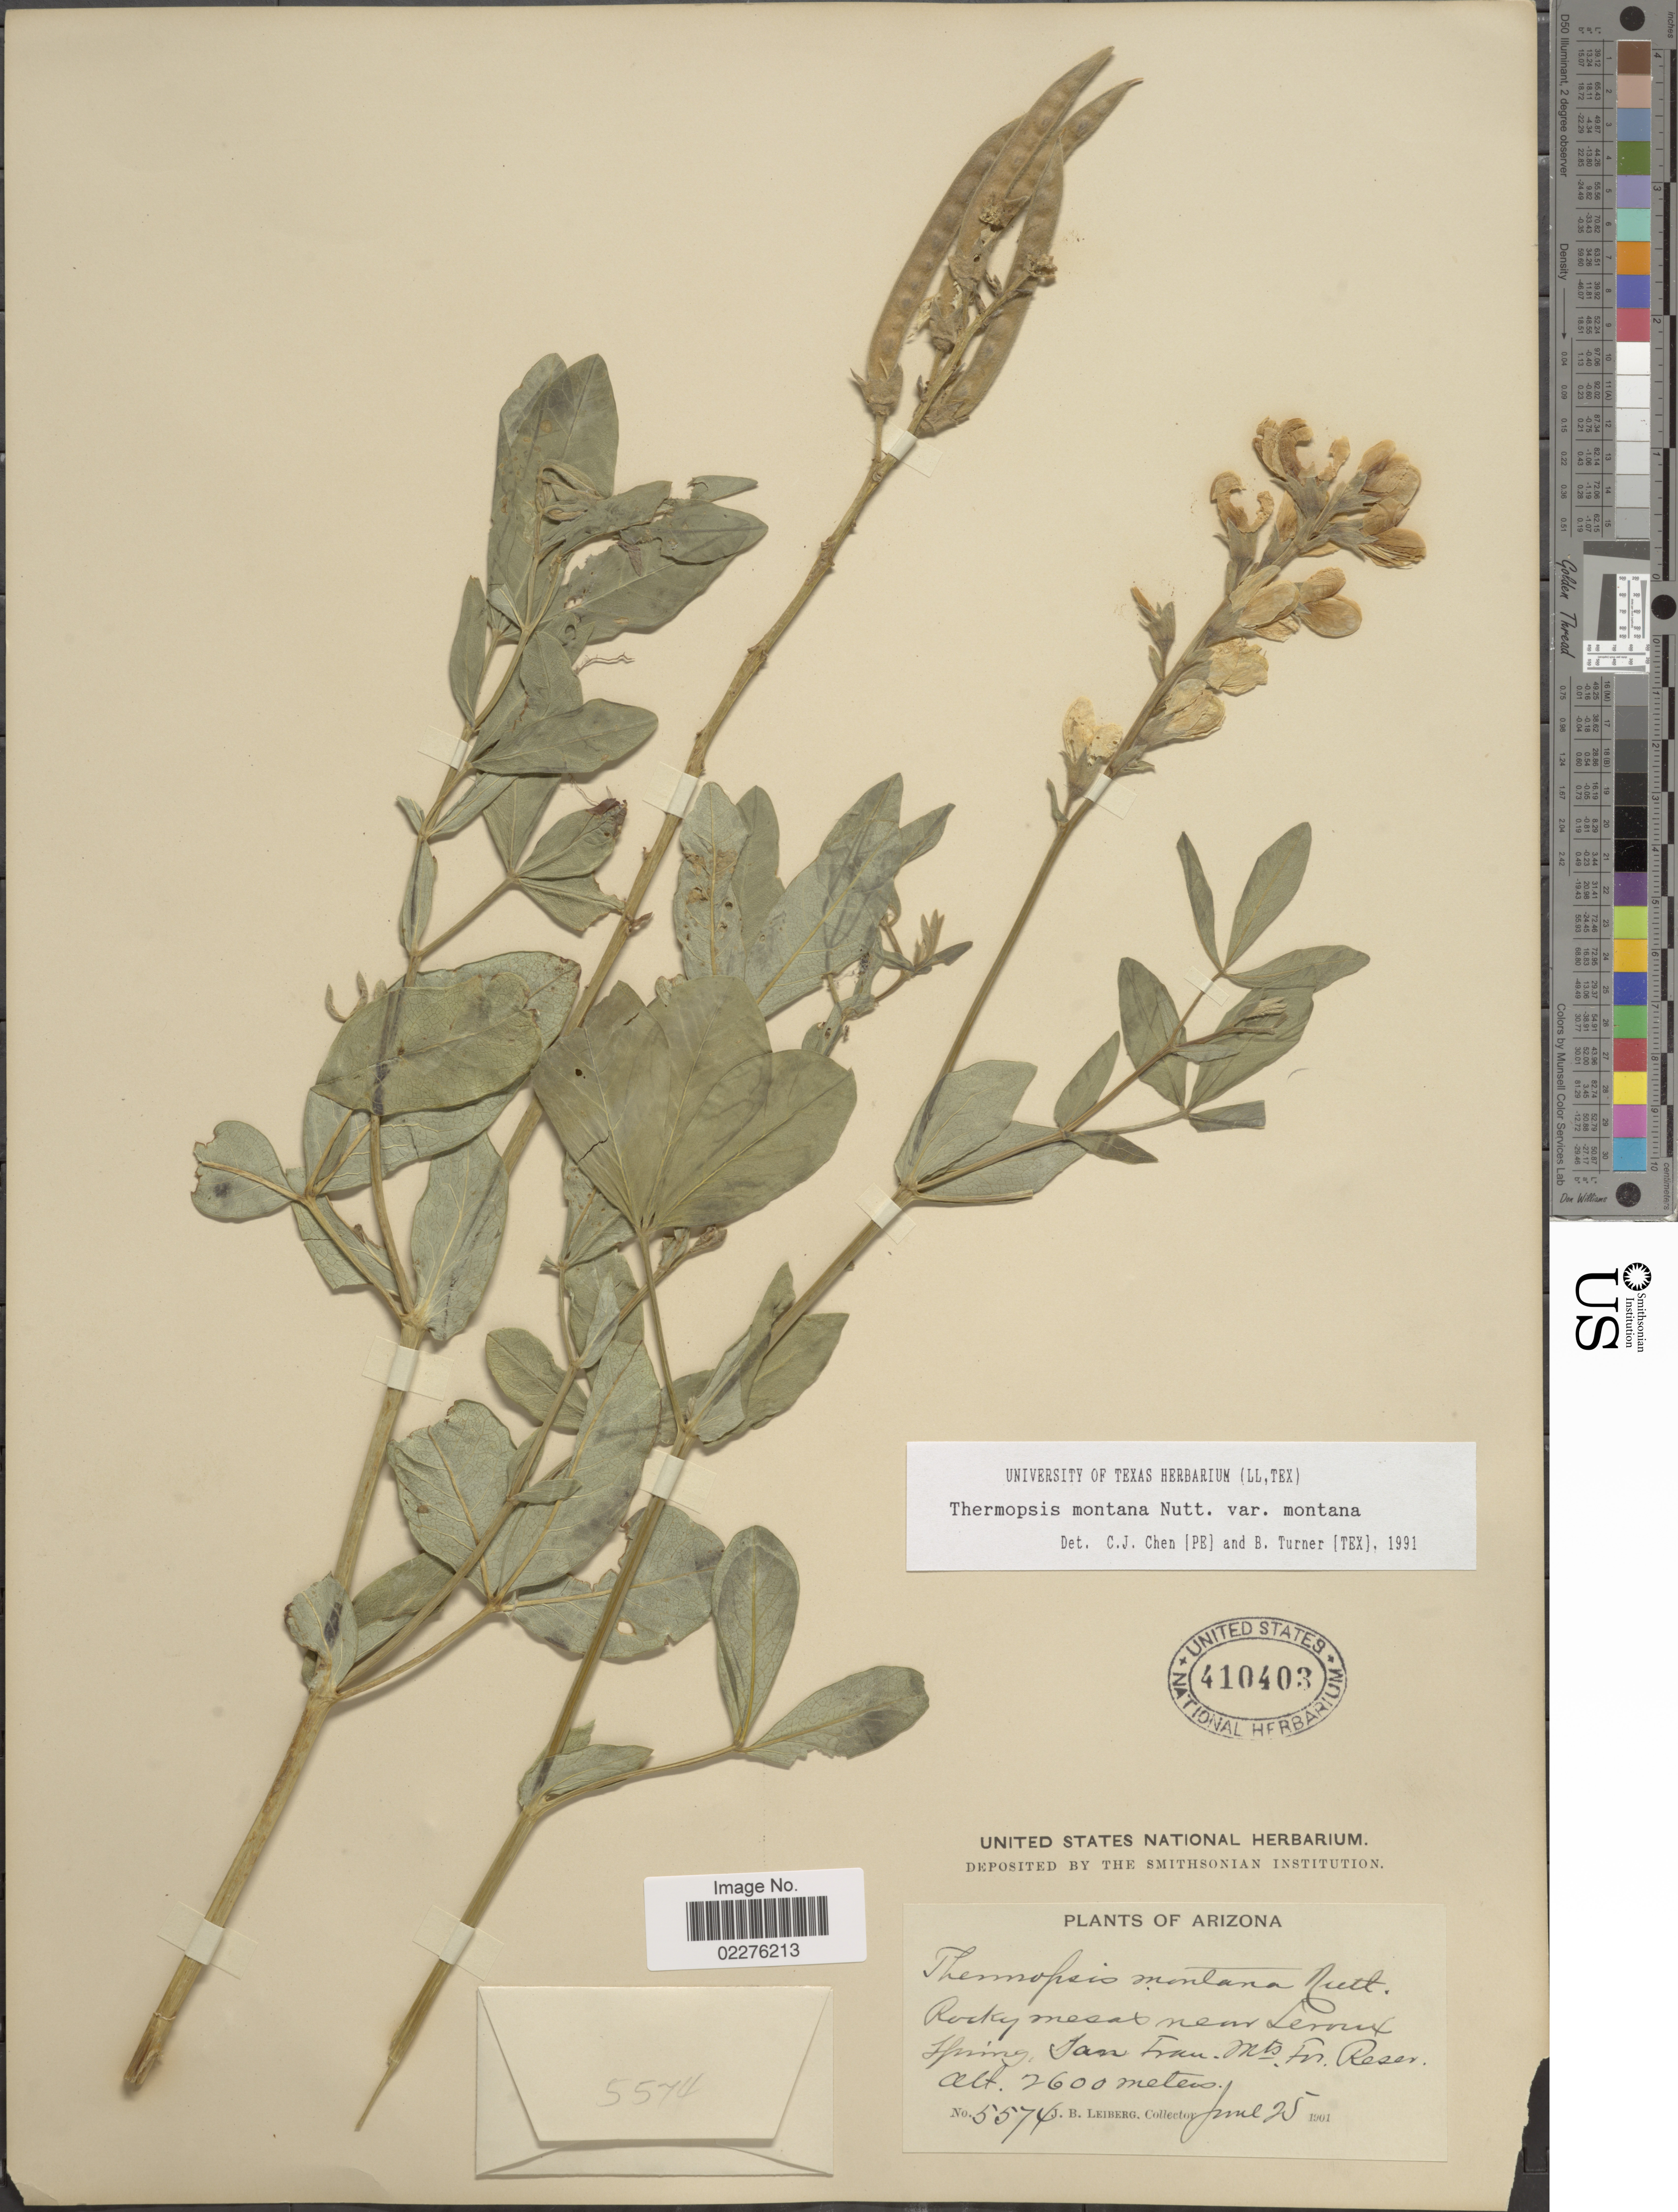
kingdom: Plantae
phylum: Tracheophyta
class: Magnoliopsida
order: Fabales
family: Fabaceae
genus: Thermopsis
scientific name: Thermopsis montana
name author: Nutt.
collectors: J. B. Leiberg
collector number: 5574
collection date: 1901-06-25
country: United States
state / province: Arizona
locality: Rocky mesax near Leroux Spring, San Fran Mts. For Resev.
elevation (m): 2600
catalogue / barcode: US 410403